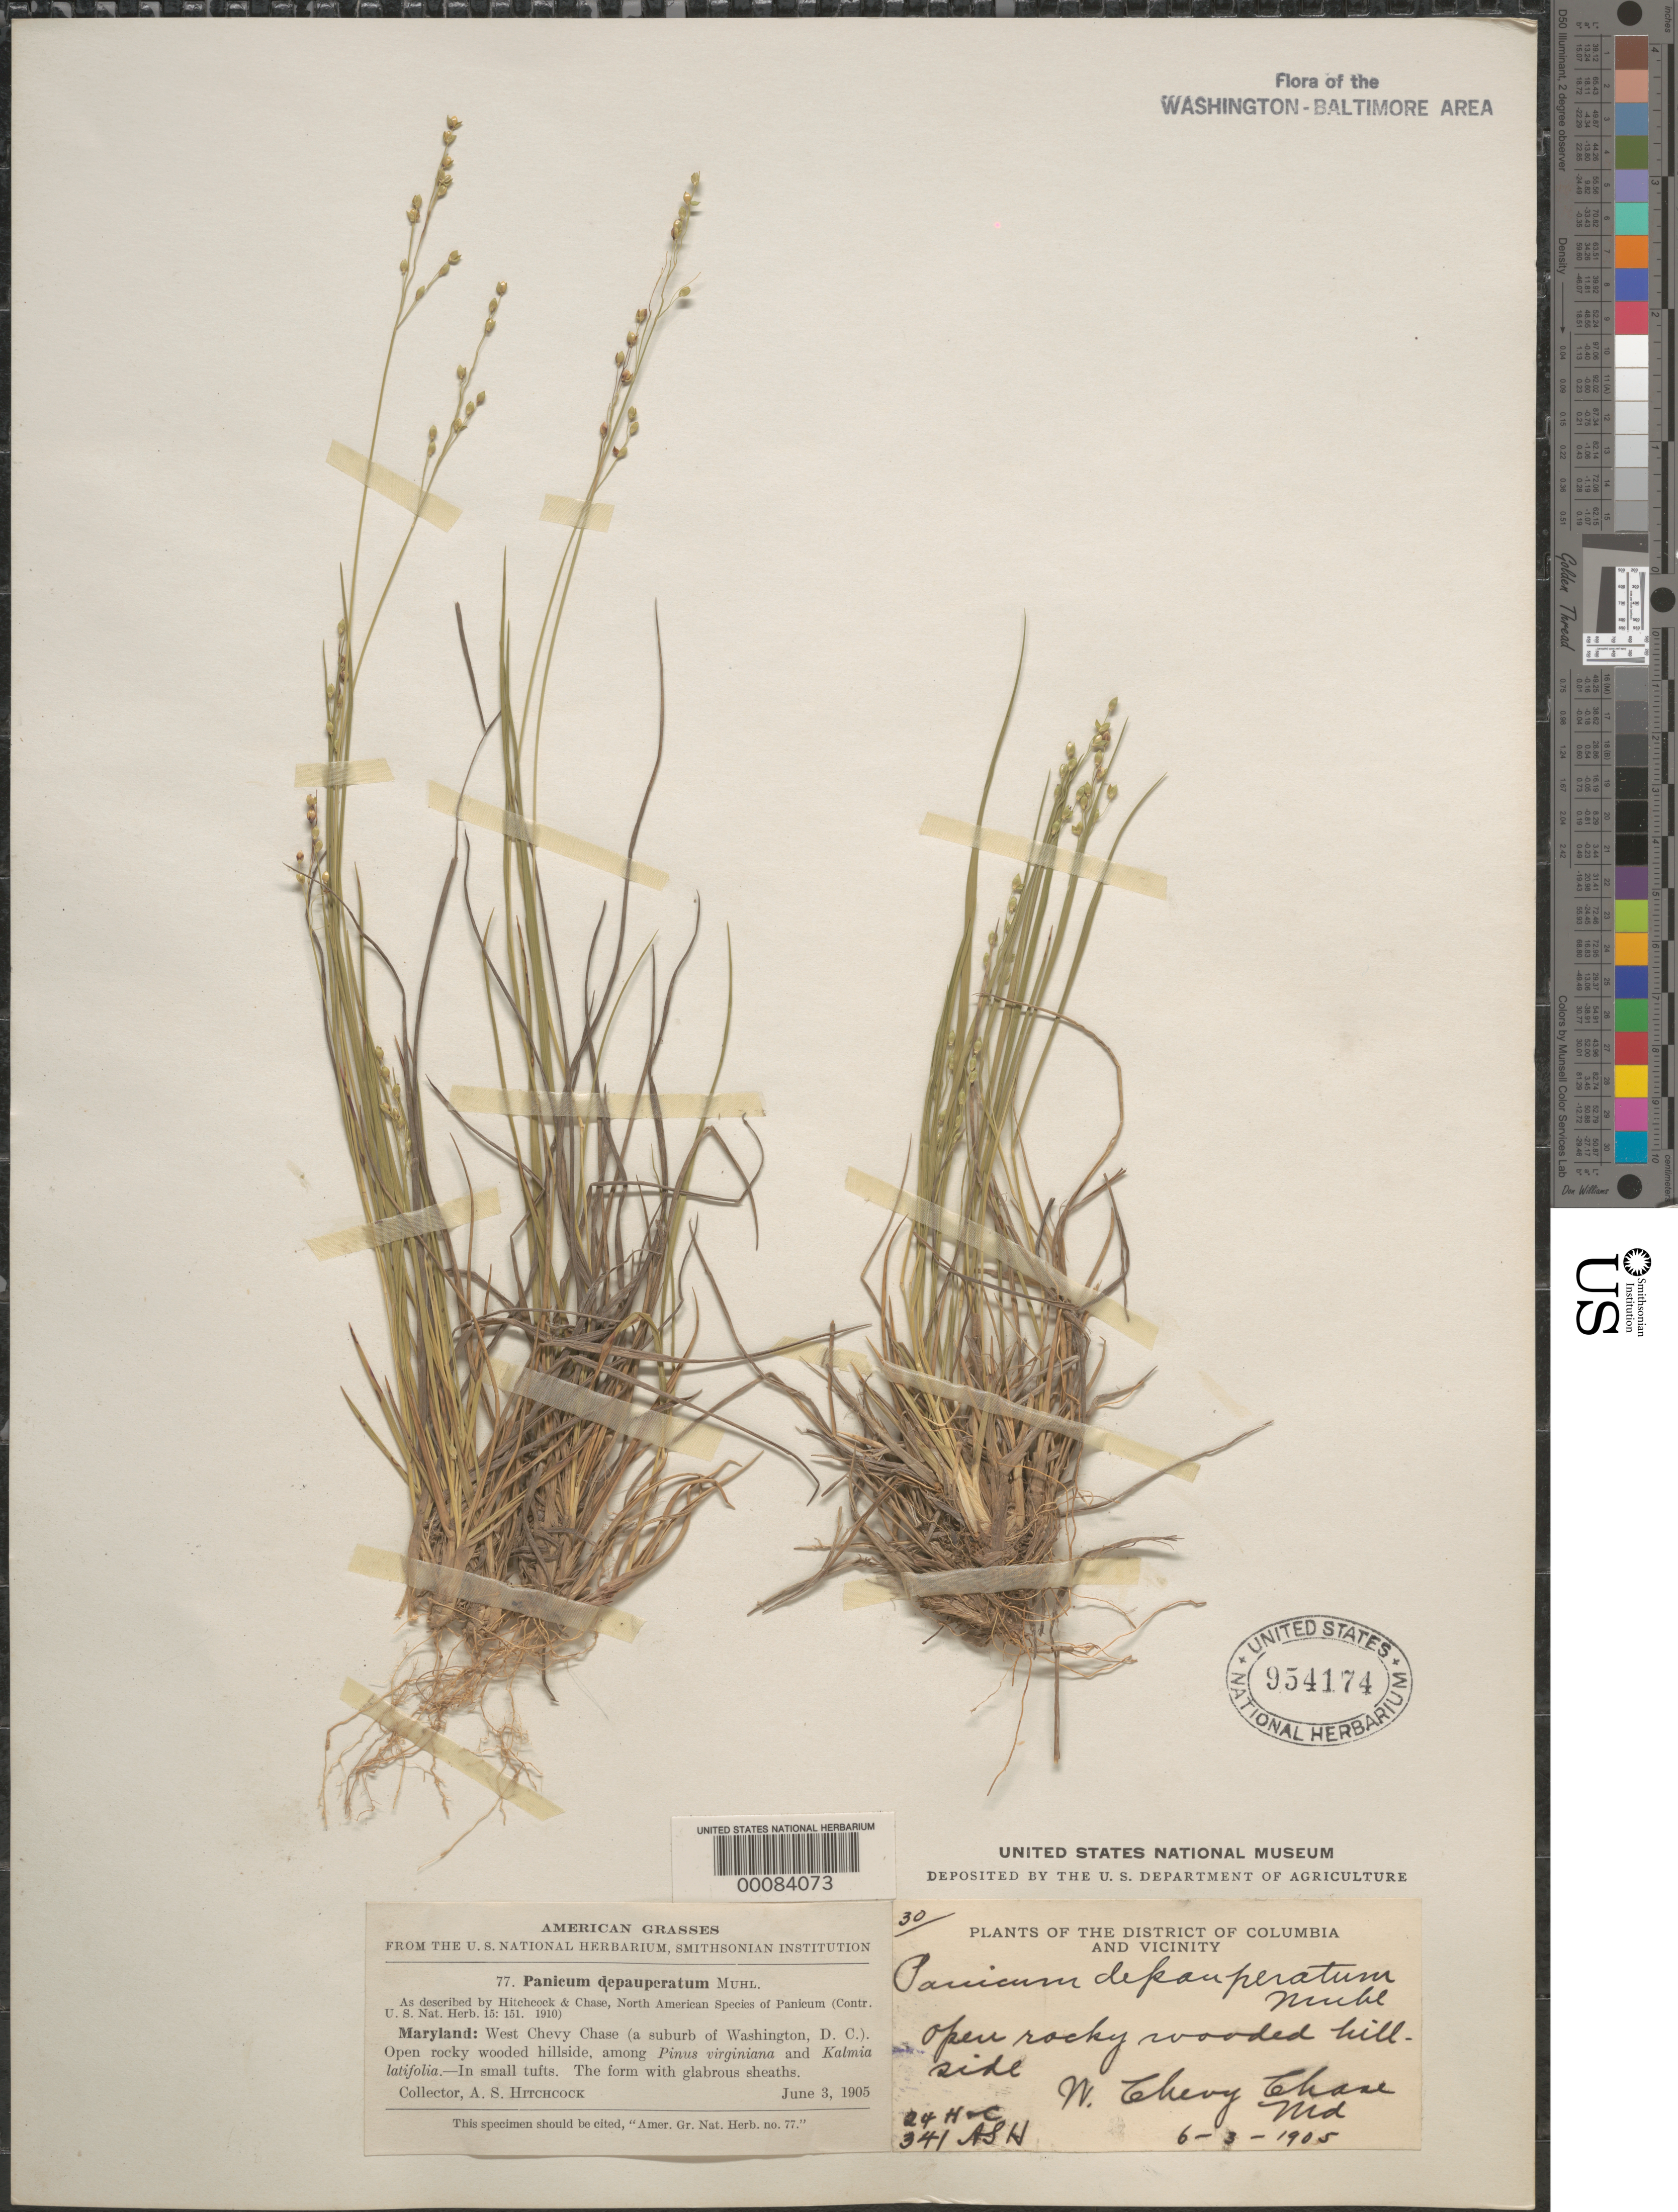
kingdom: Plantae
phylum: Tracheophyta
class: Liliopsida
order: Poales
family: Poaceae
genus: Dichanthelium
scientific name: Dichanthelium depauperatum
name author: (Muhl.) Gould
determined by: Hitchcock, A. S.; Chase, [M.] A.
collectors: A. S. Hitchcock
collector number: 341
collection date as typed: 03 Jun 1905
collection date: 1905-06-03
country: United States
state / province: Maryland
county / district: Montgomery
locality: West Chevy Chase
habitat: Open, rocky wooded hillside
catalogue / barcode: US 954174